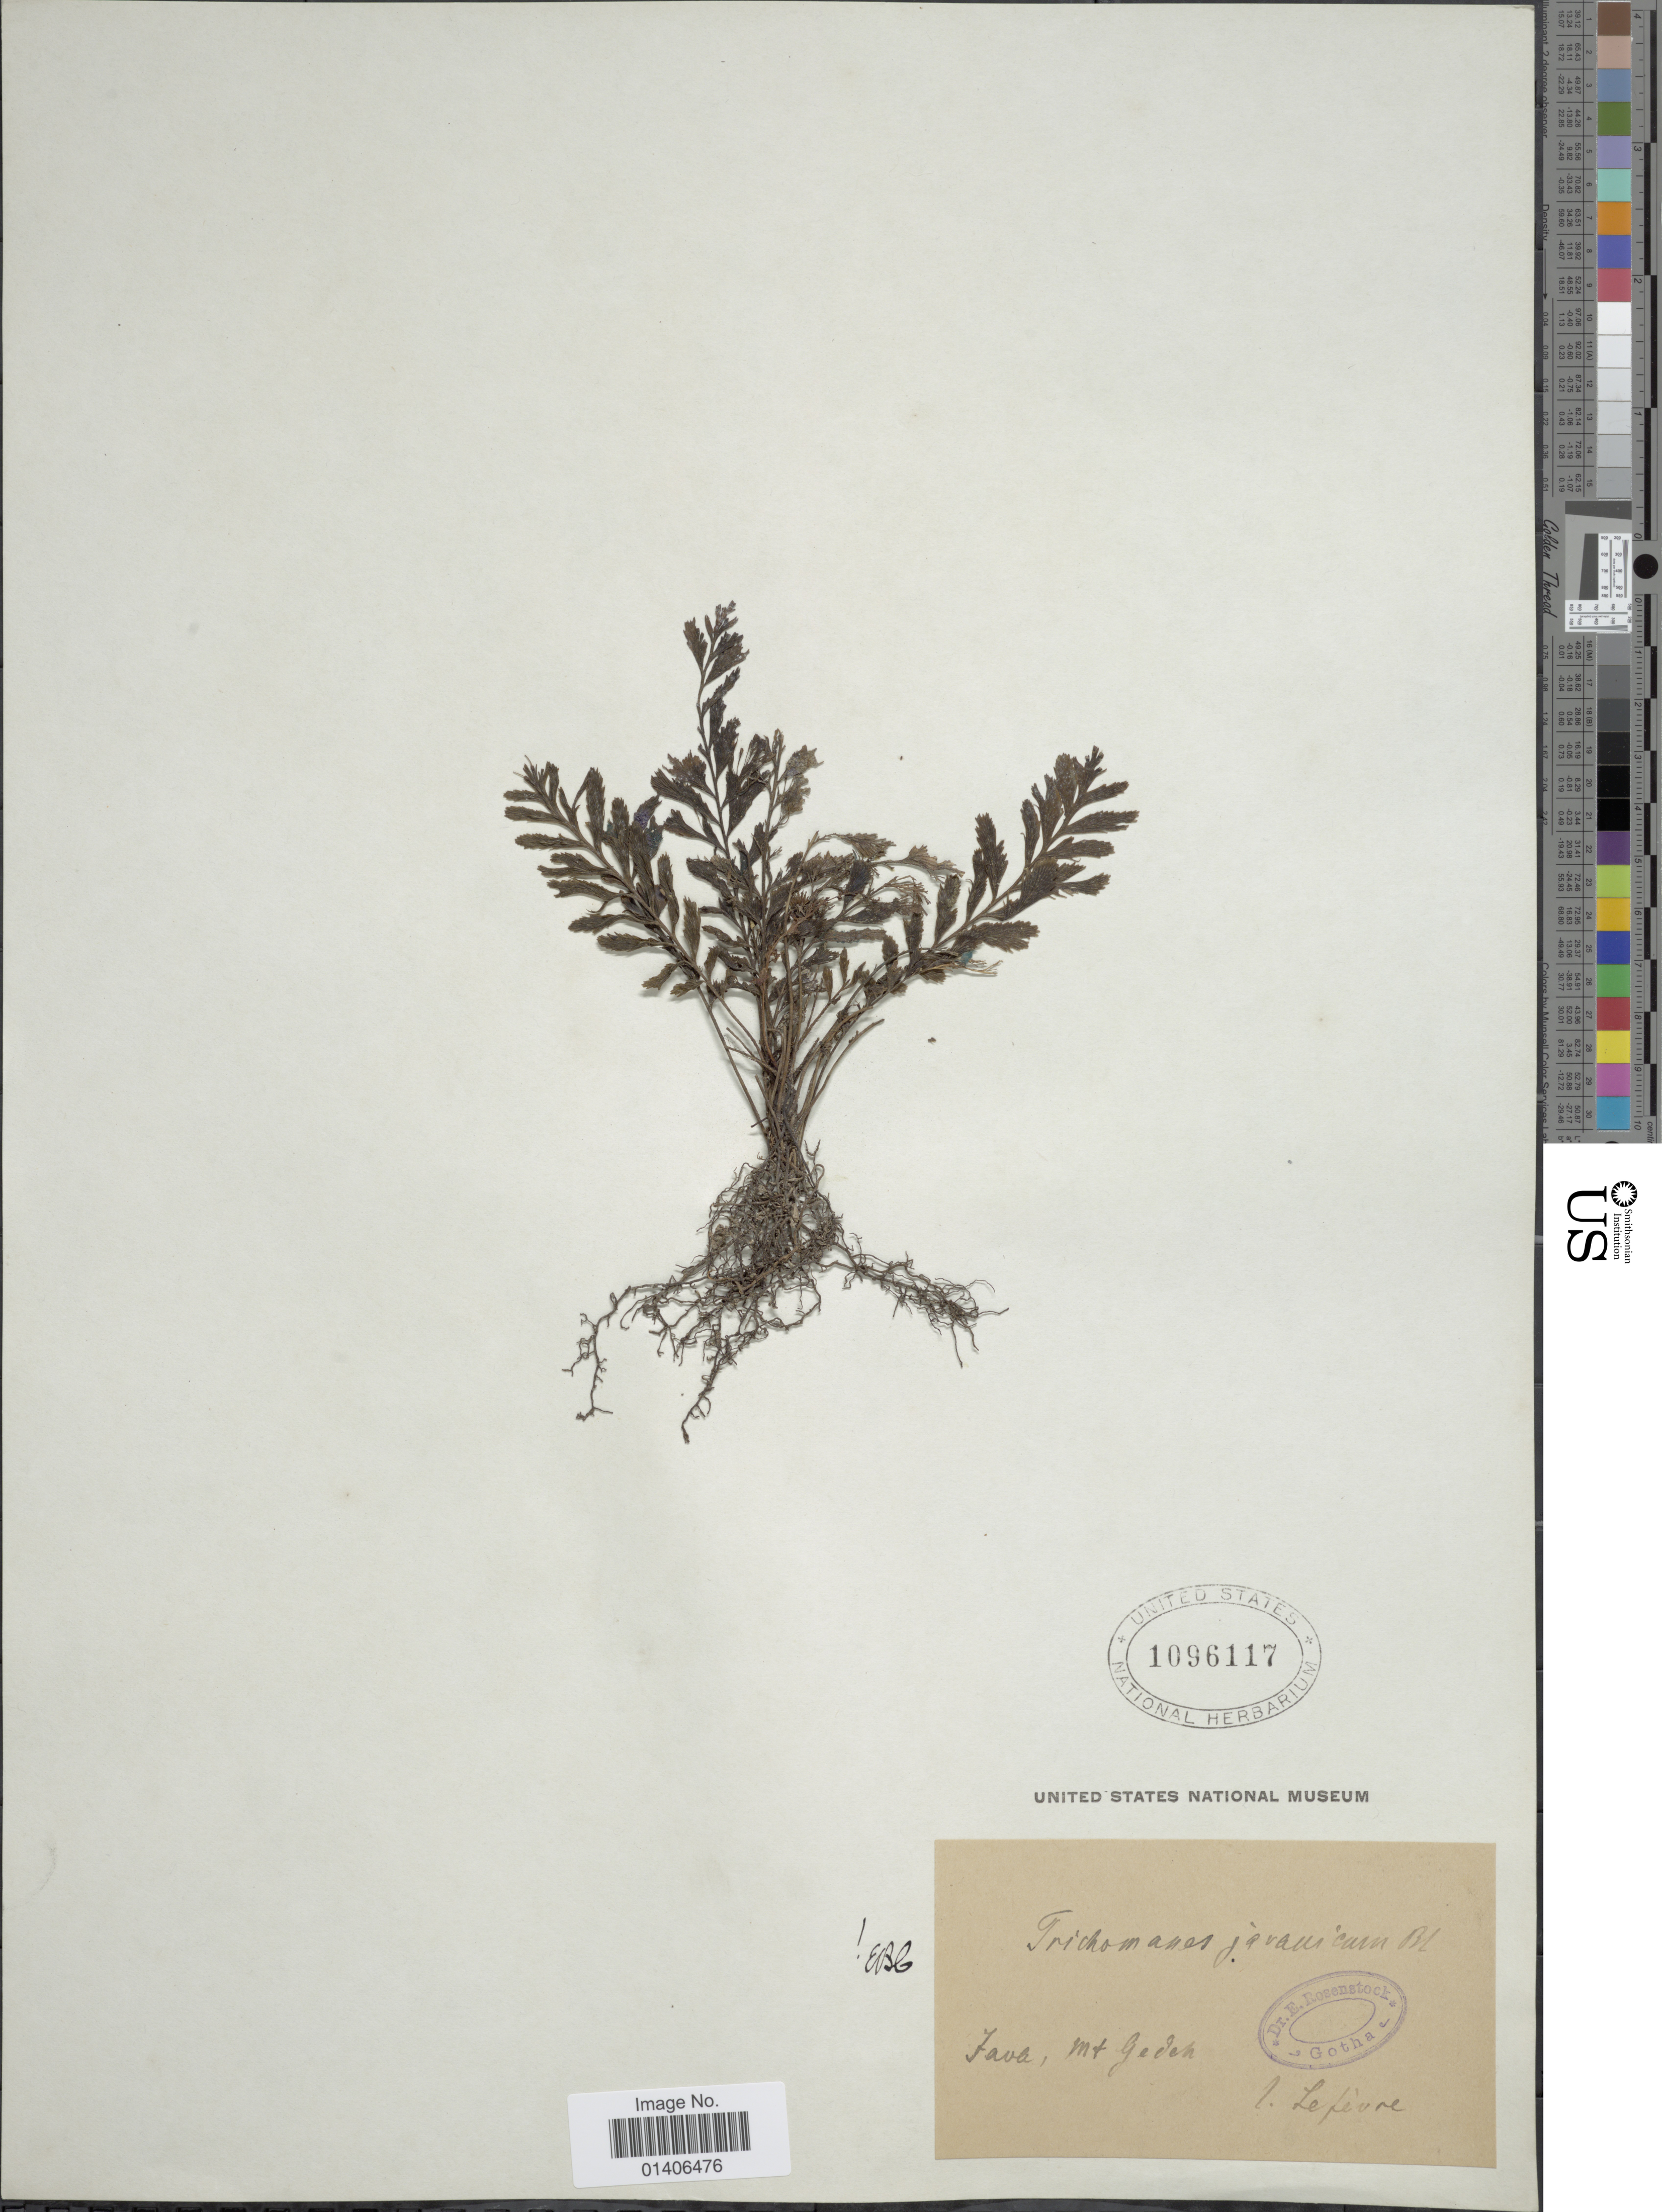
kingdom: Plantae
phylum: Tracheophyta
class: Polypodiopsida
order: Hymenophyllales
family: Hymenophyllaceae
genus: Cephalomanes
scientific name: Cephalomanes javanicum var. javanicum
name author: C. Presl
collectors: E. Lefevre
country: Indonesia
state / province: Java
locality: Mt Gedeh [interpreted]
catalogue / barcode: US 1096117